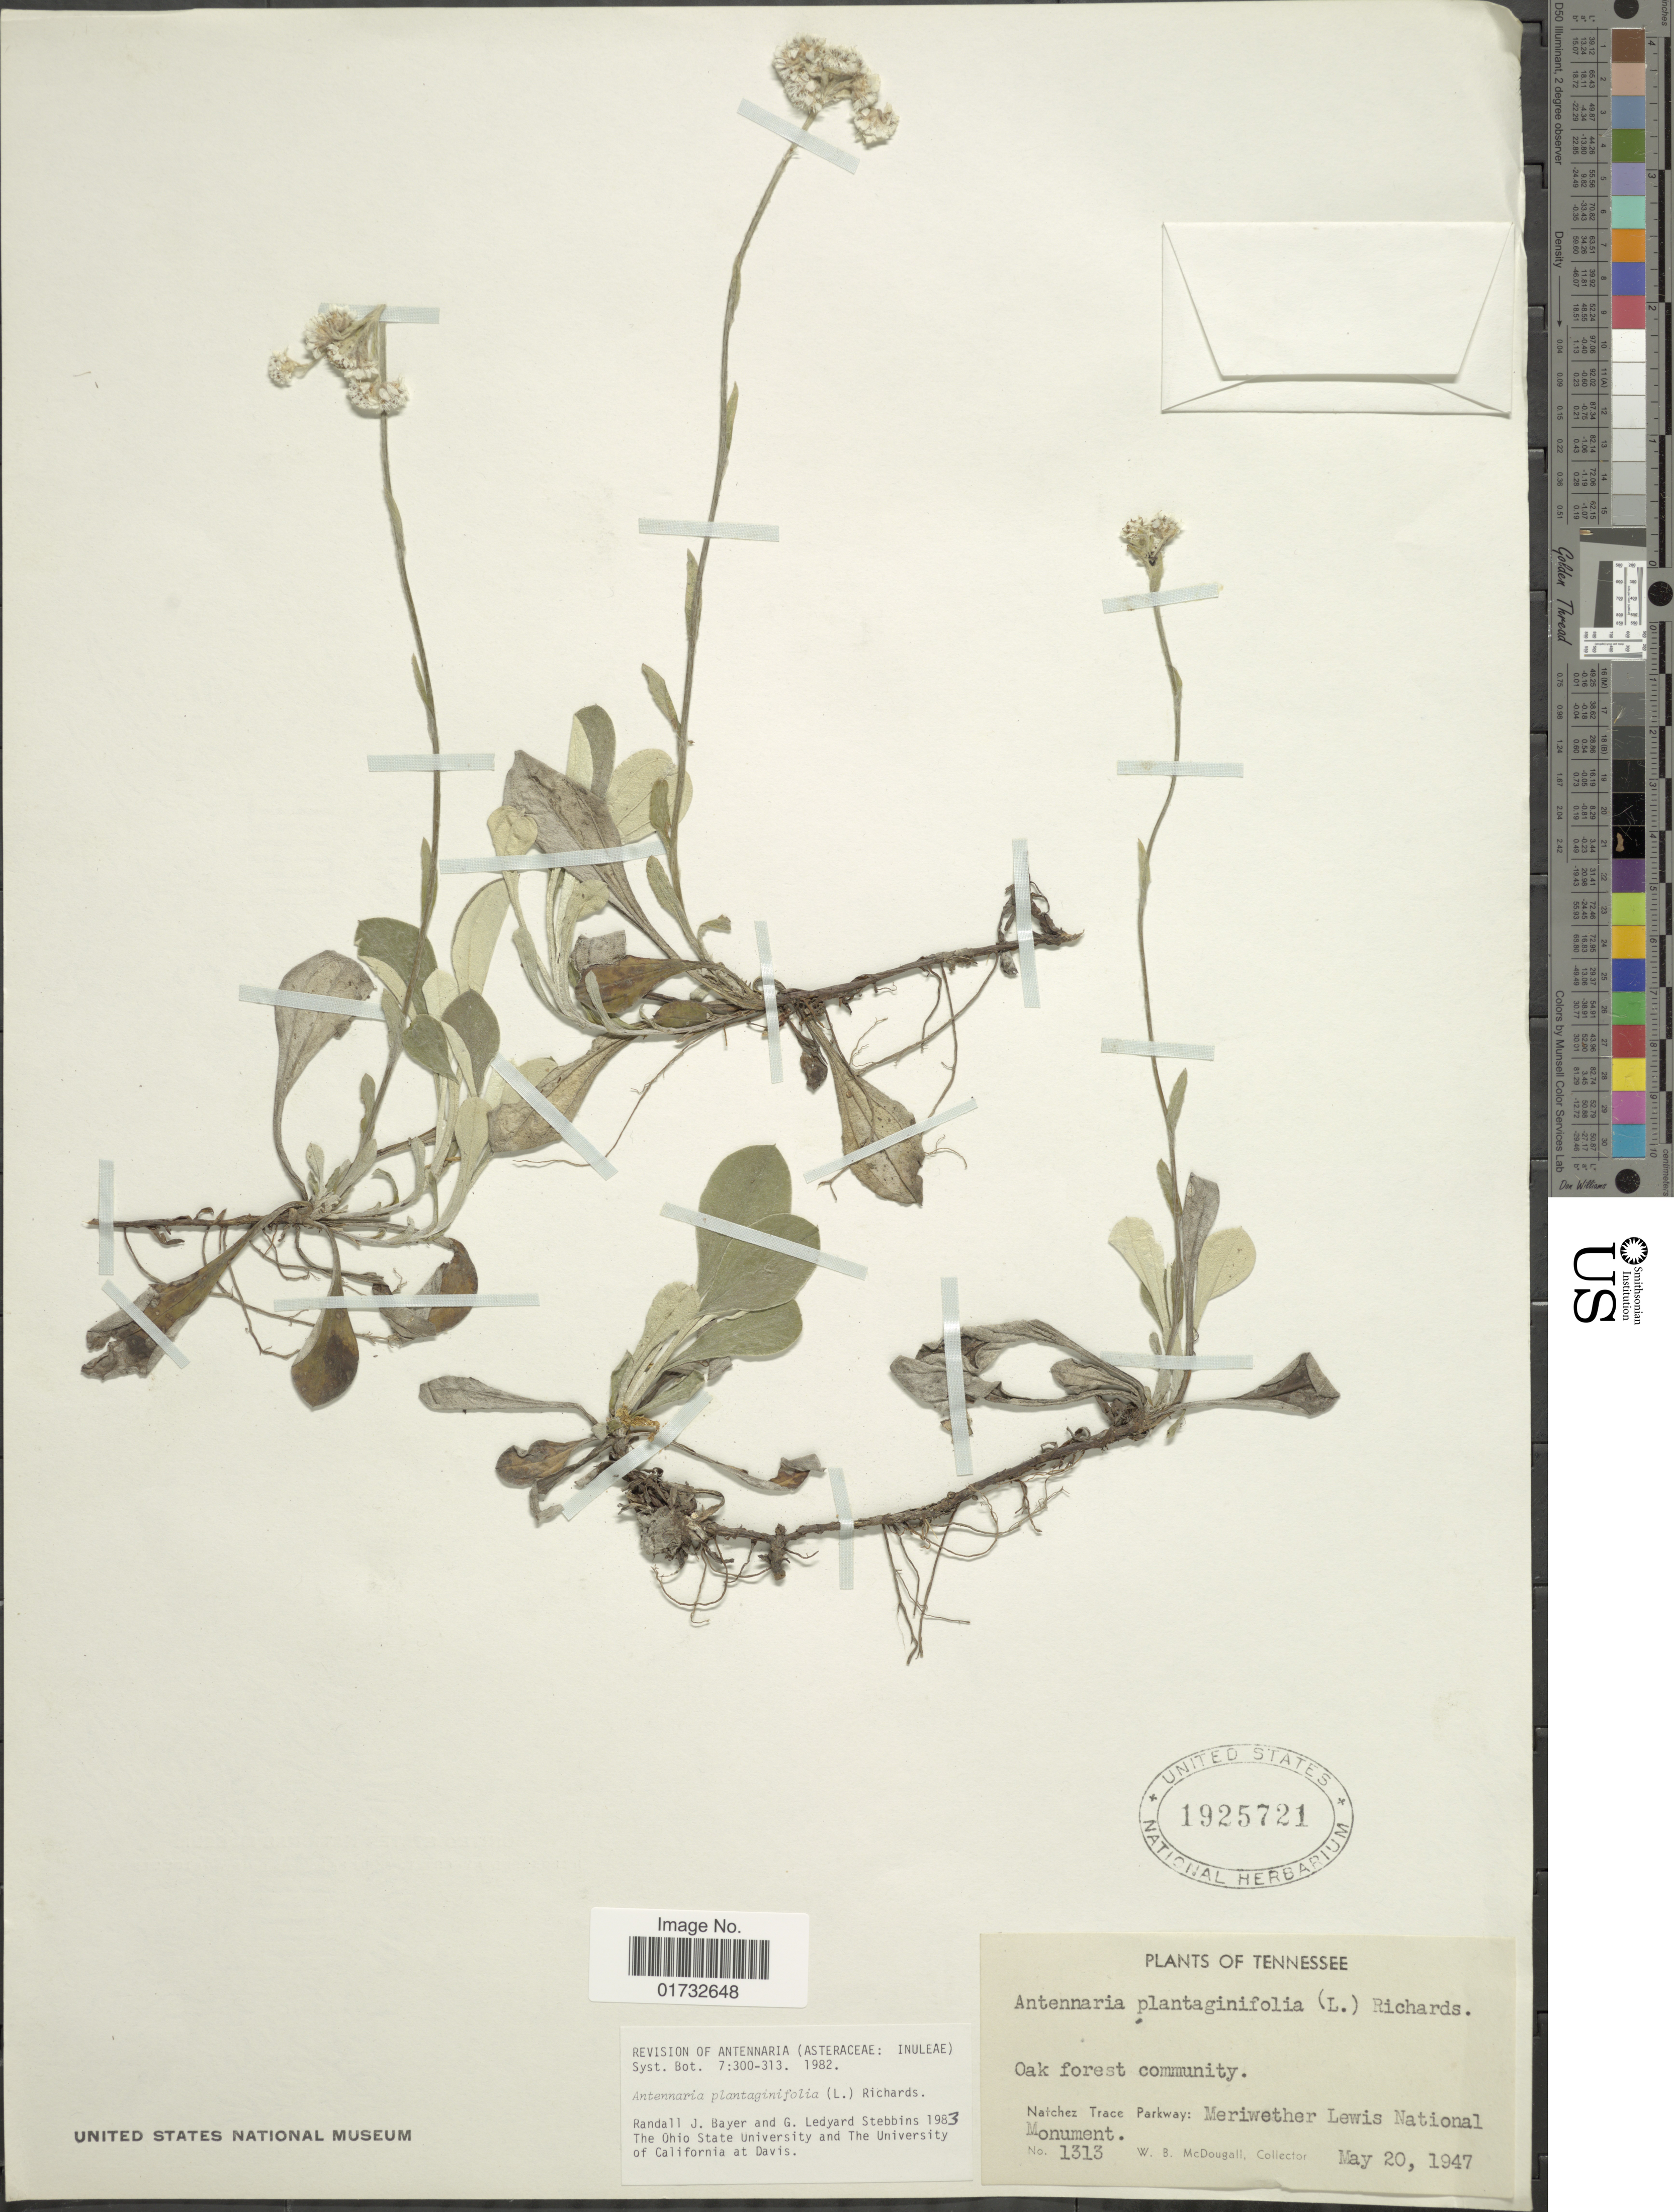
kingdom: Plantae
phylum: Tracheophyta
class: Magnoliopsida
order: Asterales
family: Asteraceae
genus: Antennaria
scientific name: Antennaria plantaginifolia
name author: (L.) Richardson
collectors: W. B. McDougall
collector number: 1313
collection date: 1947-05-20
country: United States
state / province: Tennessee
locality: Oak forest community. Natchez Trace Parkway: Meriwether Lewis National Monument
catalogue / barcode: US 1925721